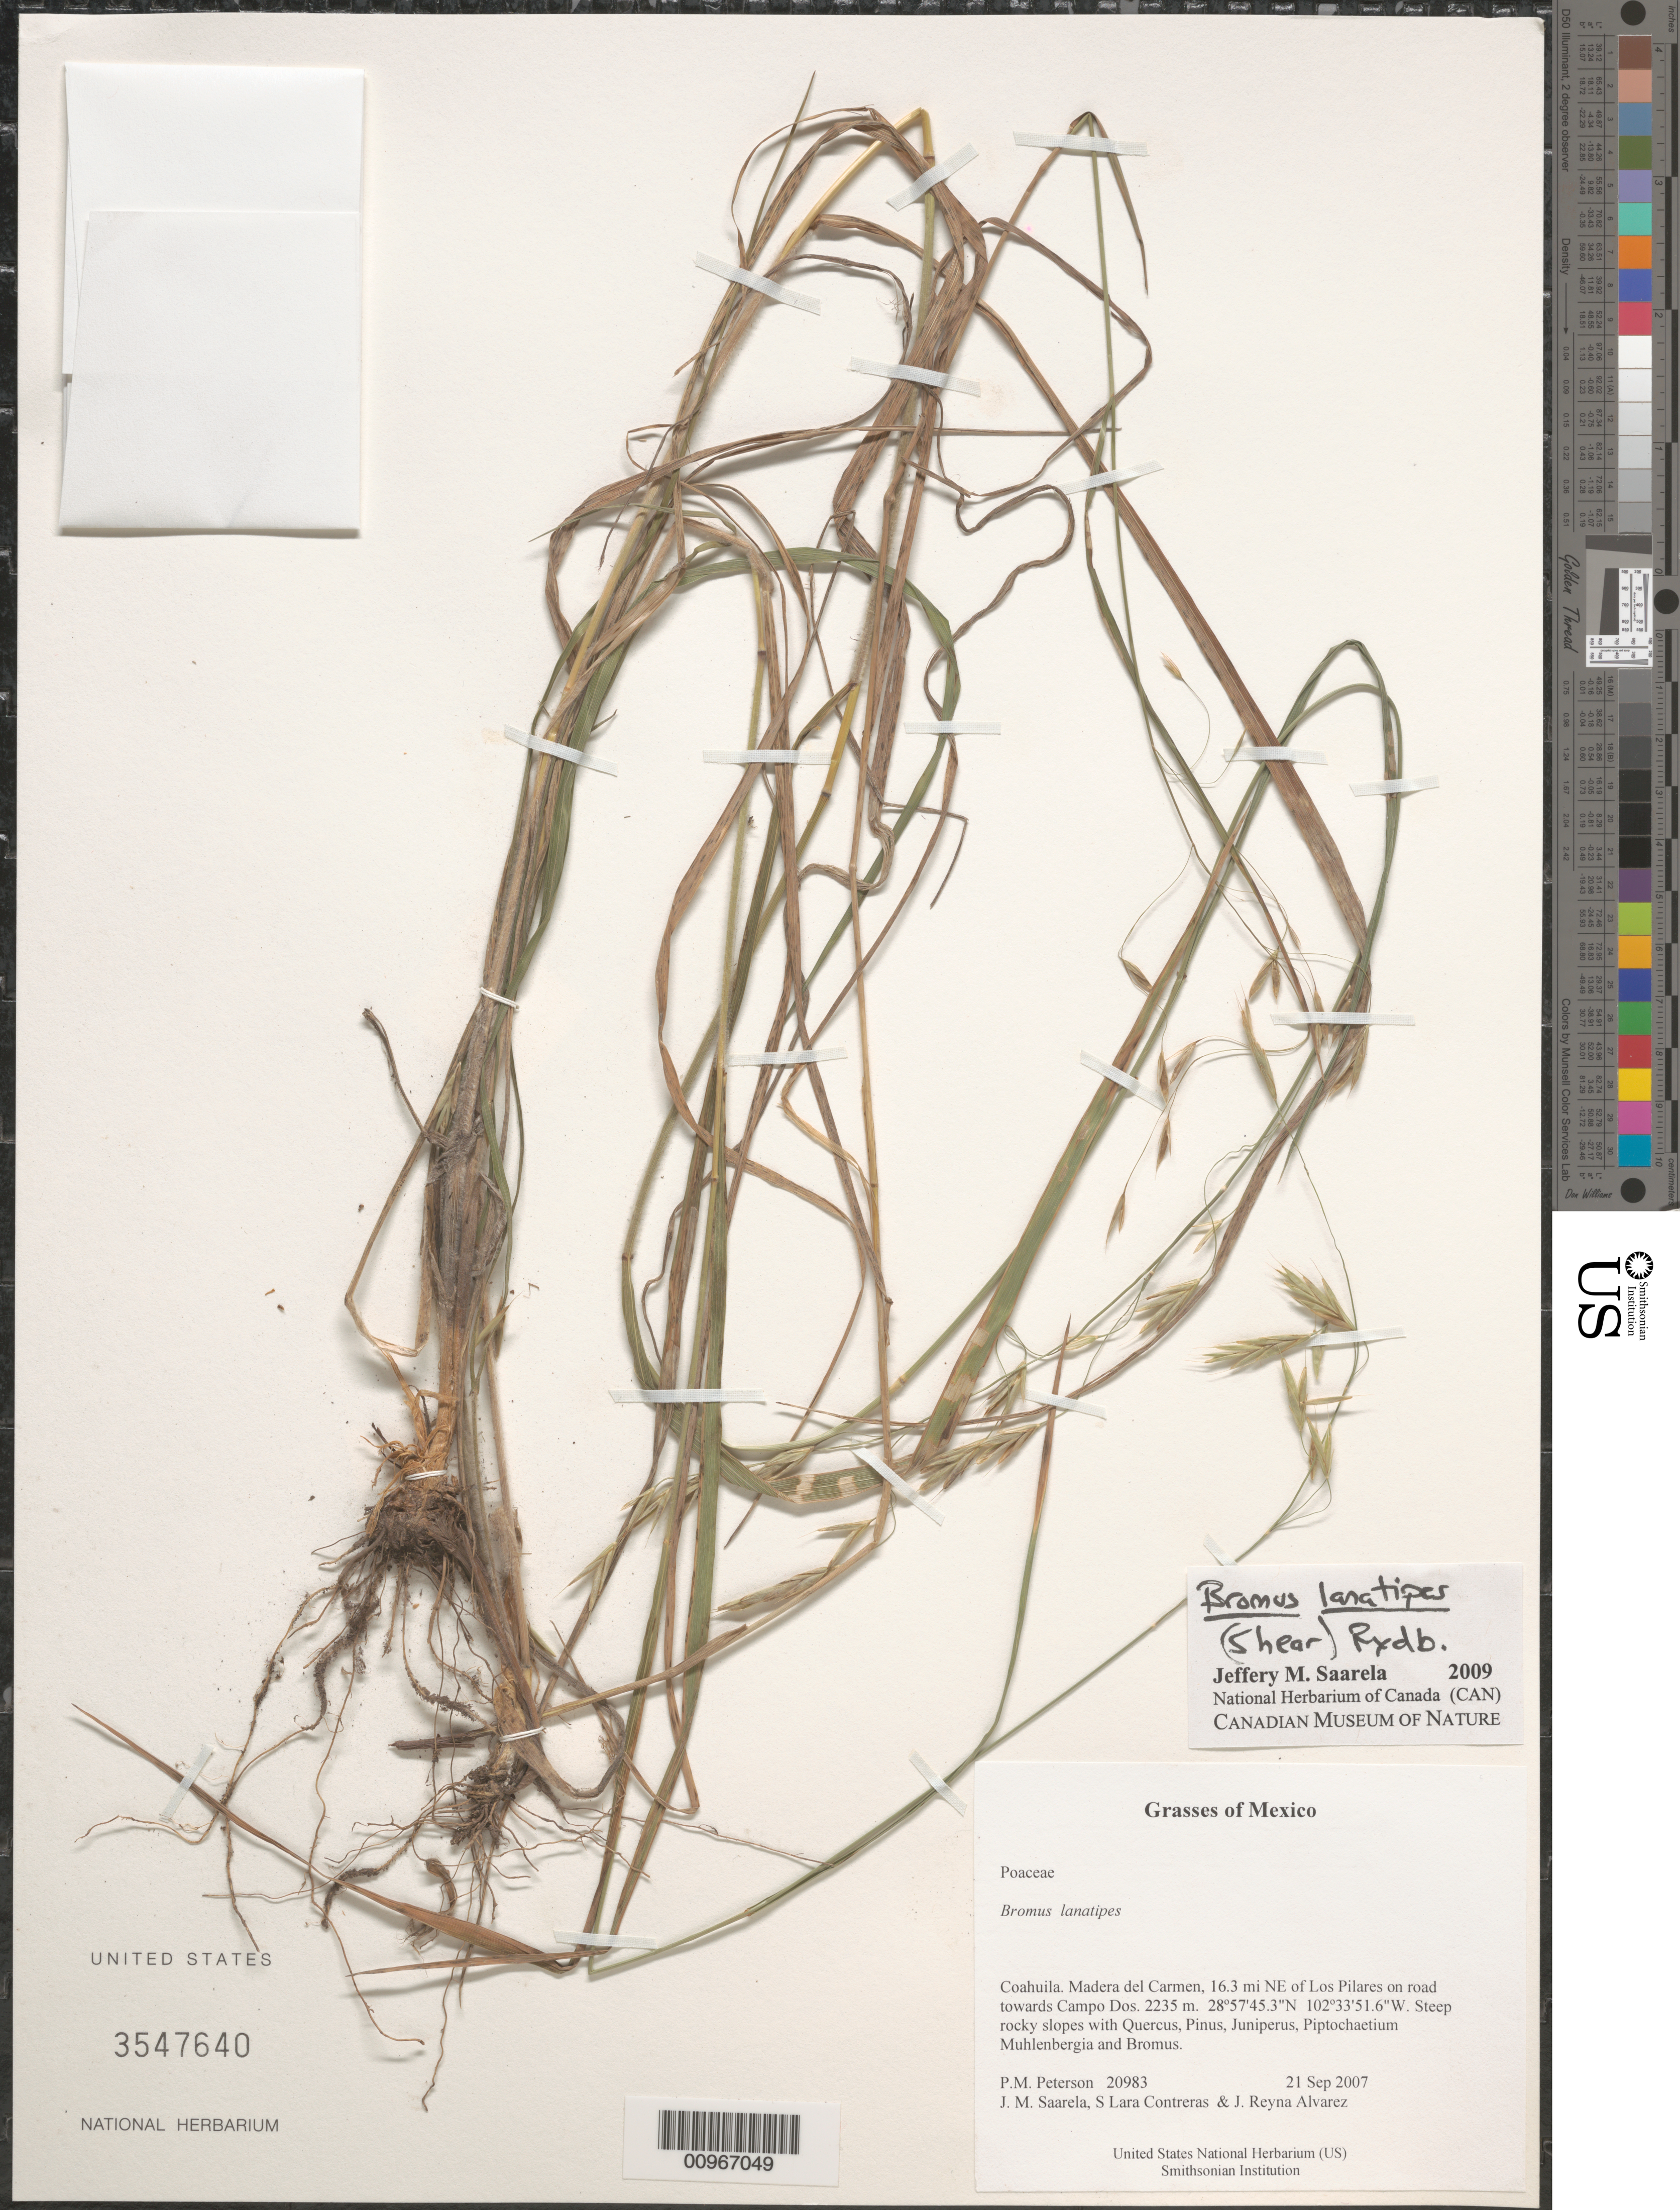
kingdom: Plantae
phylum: Tracheophyta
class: Liliopsida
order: Poales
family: Poaceae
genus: Bromus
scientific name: Bromus lanatipes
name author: (Shear) Rydb.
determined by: Saarela, J. M., (CAN), Canadian Museum of Nature (CANADA)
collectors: P. M. Peterson, J. Saarela, S. Lara Contreras & J. Reyna Alvarez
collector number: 20983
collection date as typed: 21 Sep 2007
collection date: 2007-09-21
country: Mexico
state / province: Coahuila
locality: Madera del Carmen, 16.3 mi NE of Los Pilares on road towards Campo Dos.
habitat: Steep rocky slopes with Quercus, Pinus, Juniperus, Piptochaetium Muhlenbergia and Bromus.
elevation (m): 2235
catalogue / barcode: US 3547640